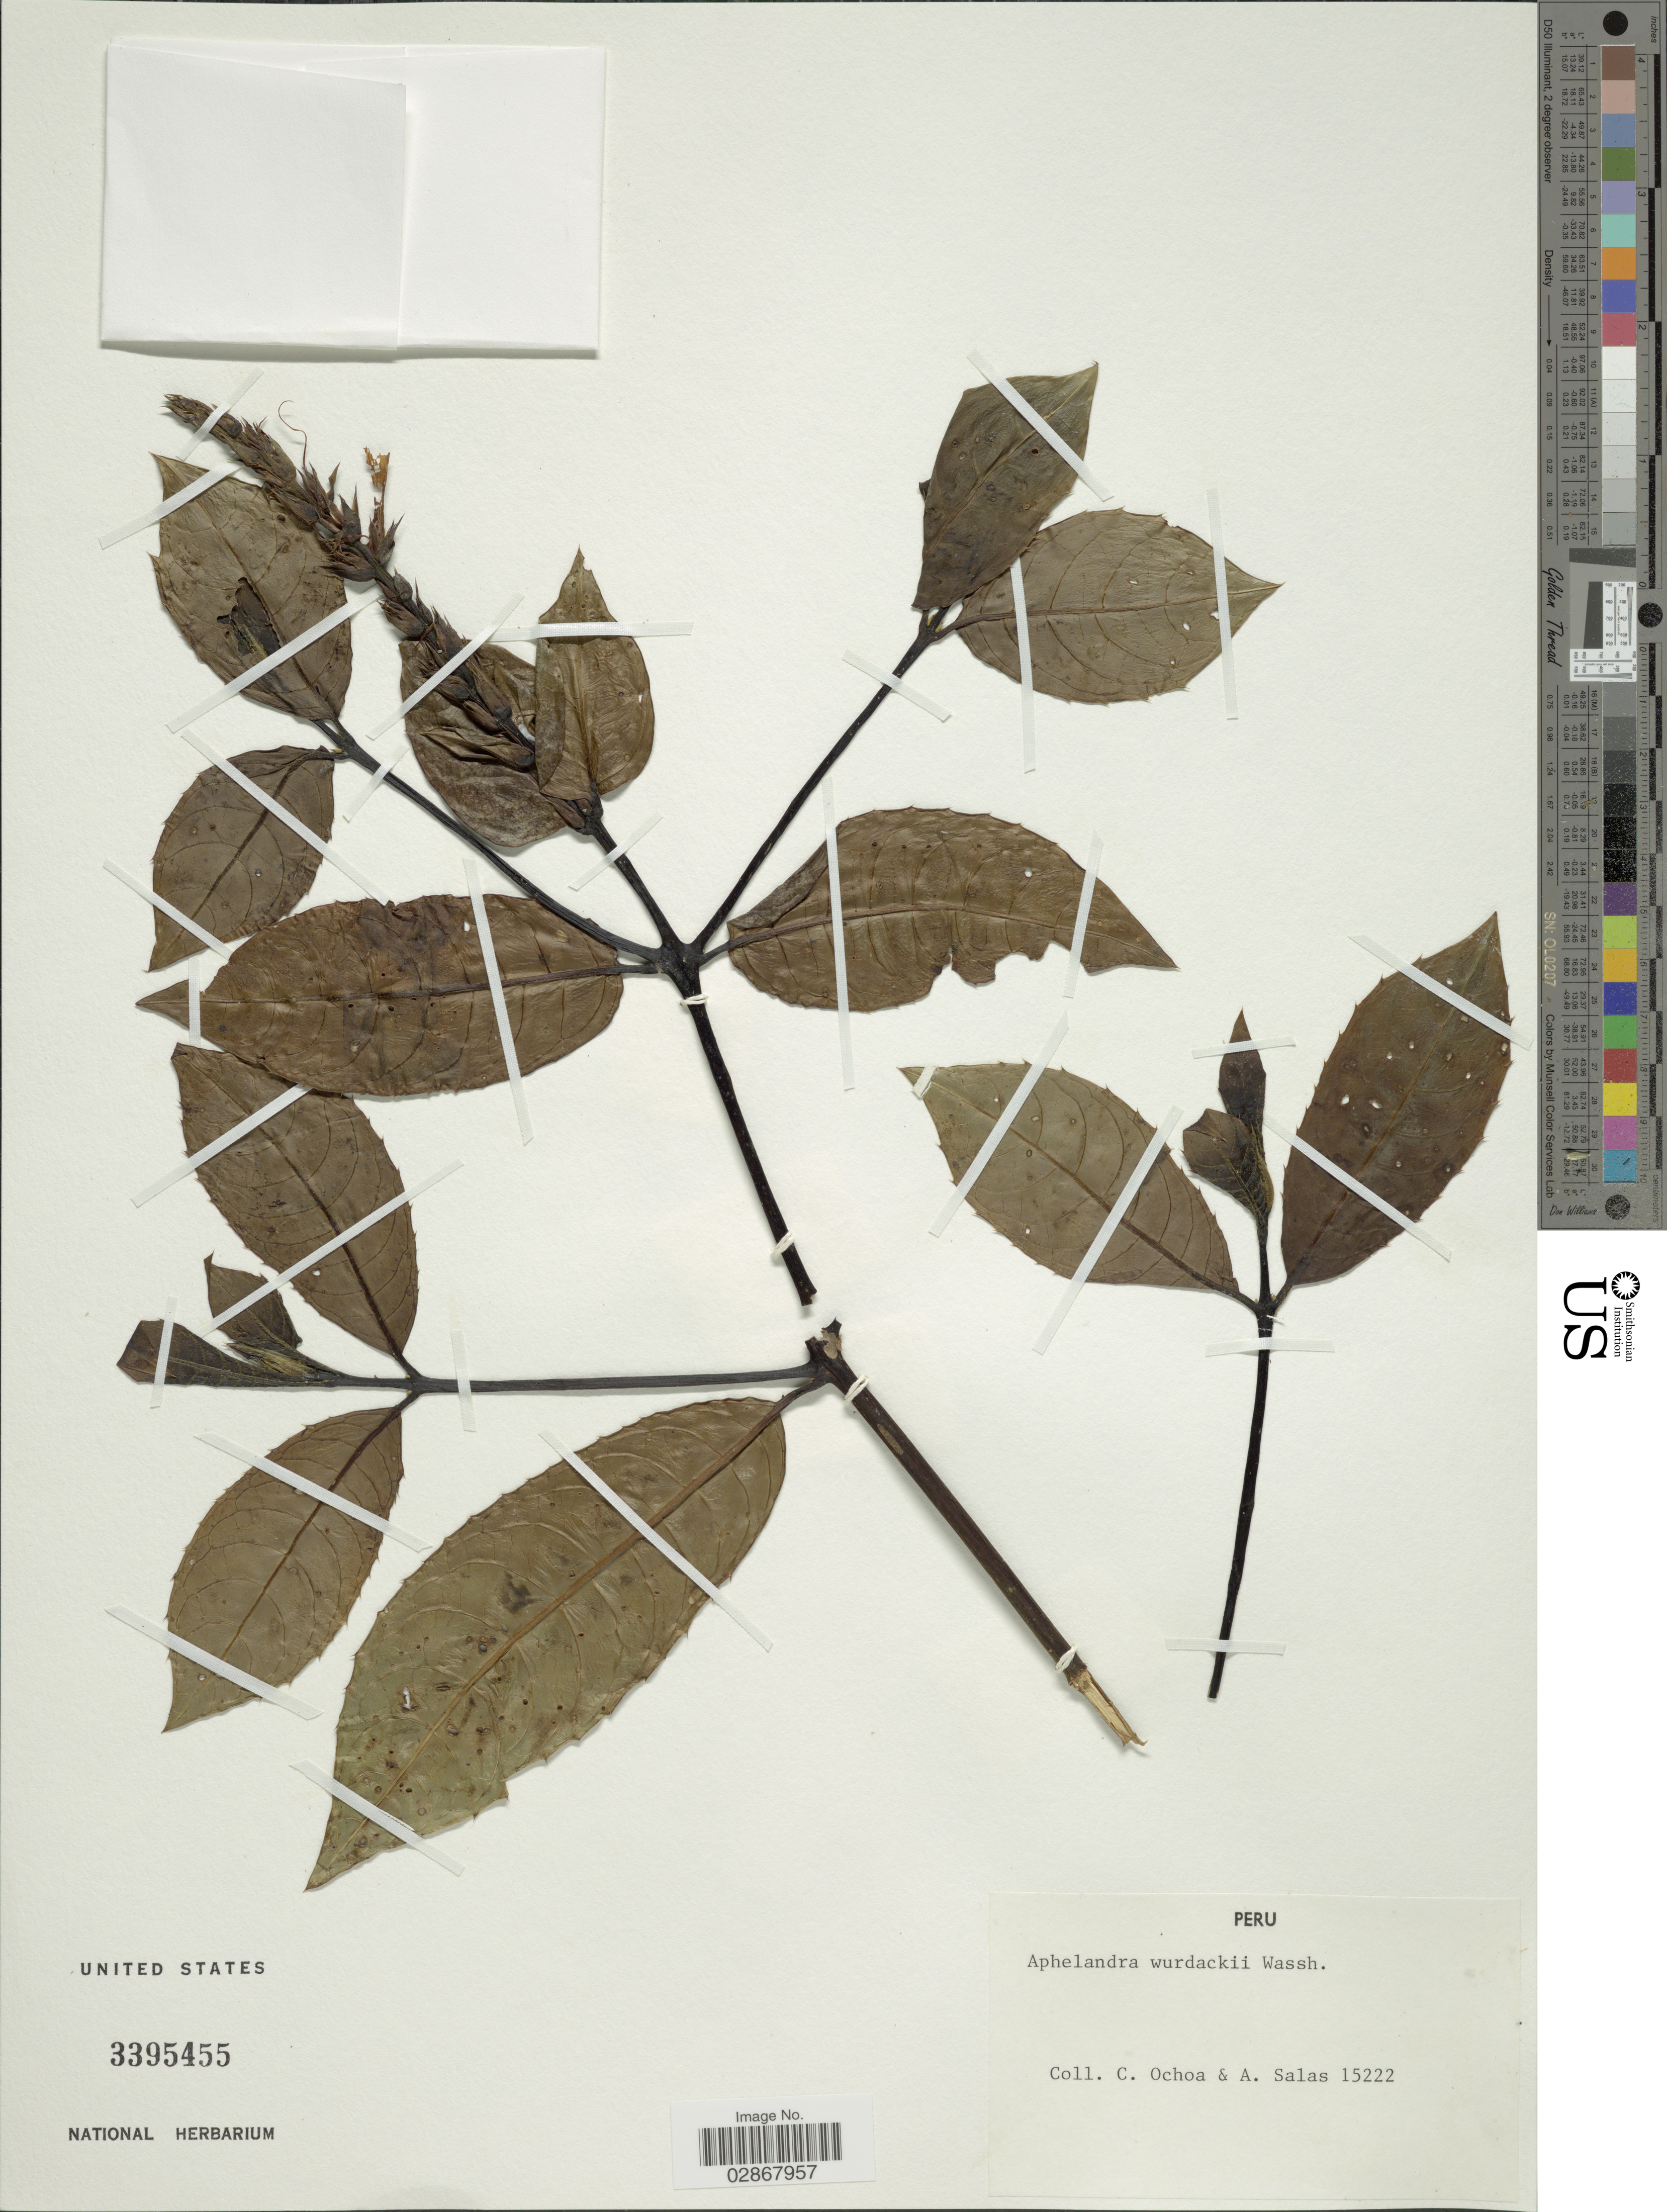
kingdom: Plantae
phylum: Tracheophyta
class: Magnoliopsida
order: Lamiales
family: Acanthaceae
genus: Aphelandra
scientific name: Aphelandra wurdackii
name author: Wassh.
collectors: C. Ochoa & A. Salas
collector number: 15222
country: Peru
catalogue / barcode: US 3395455